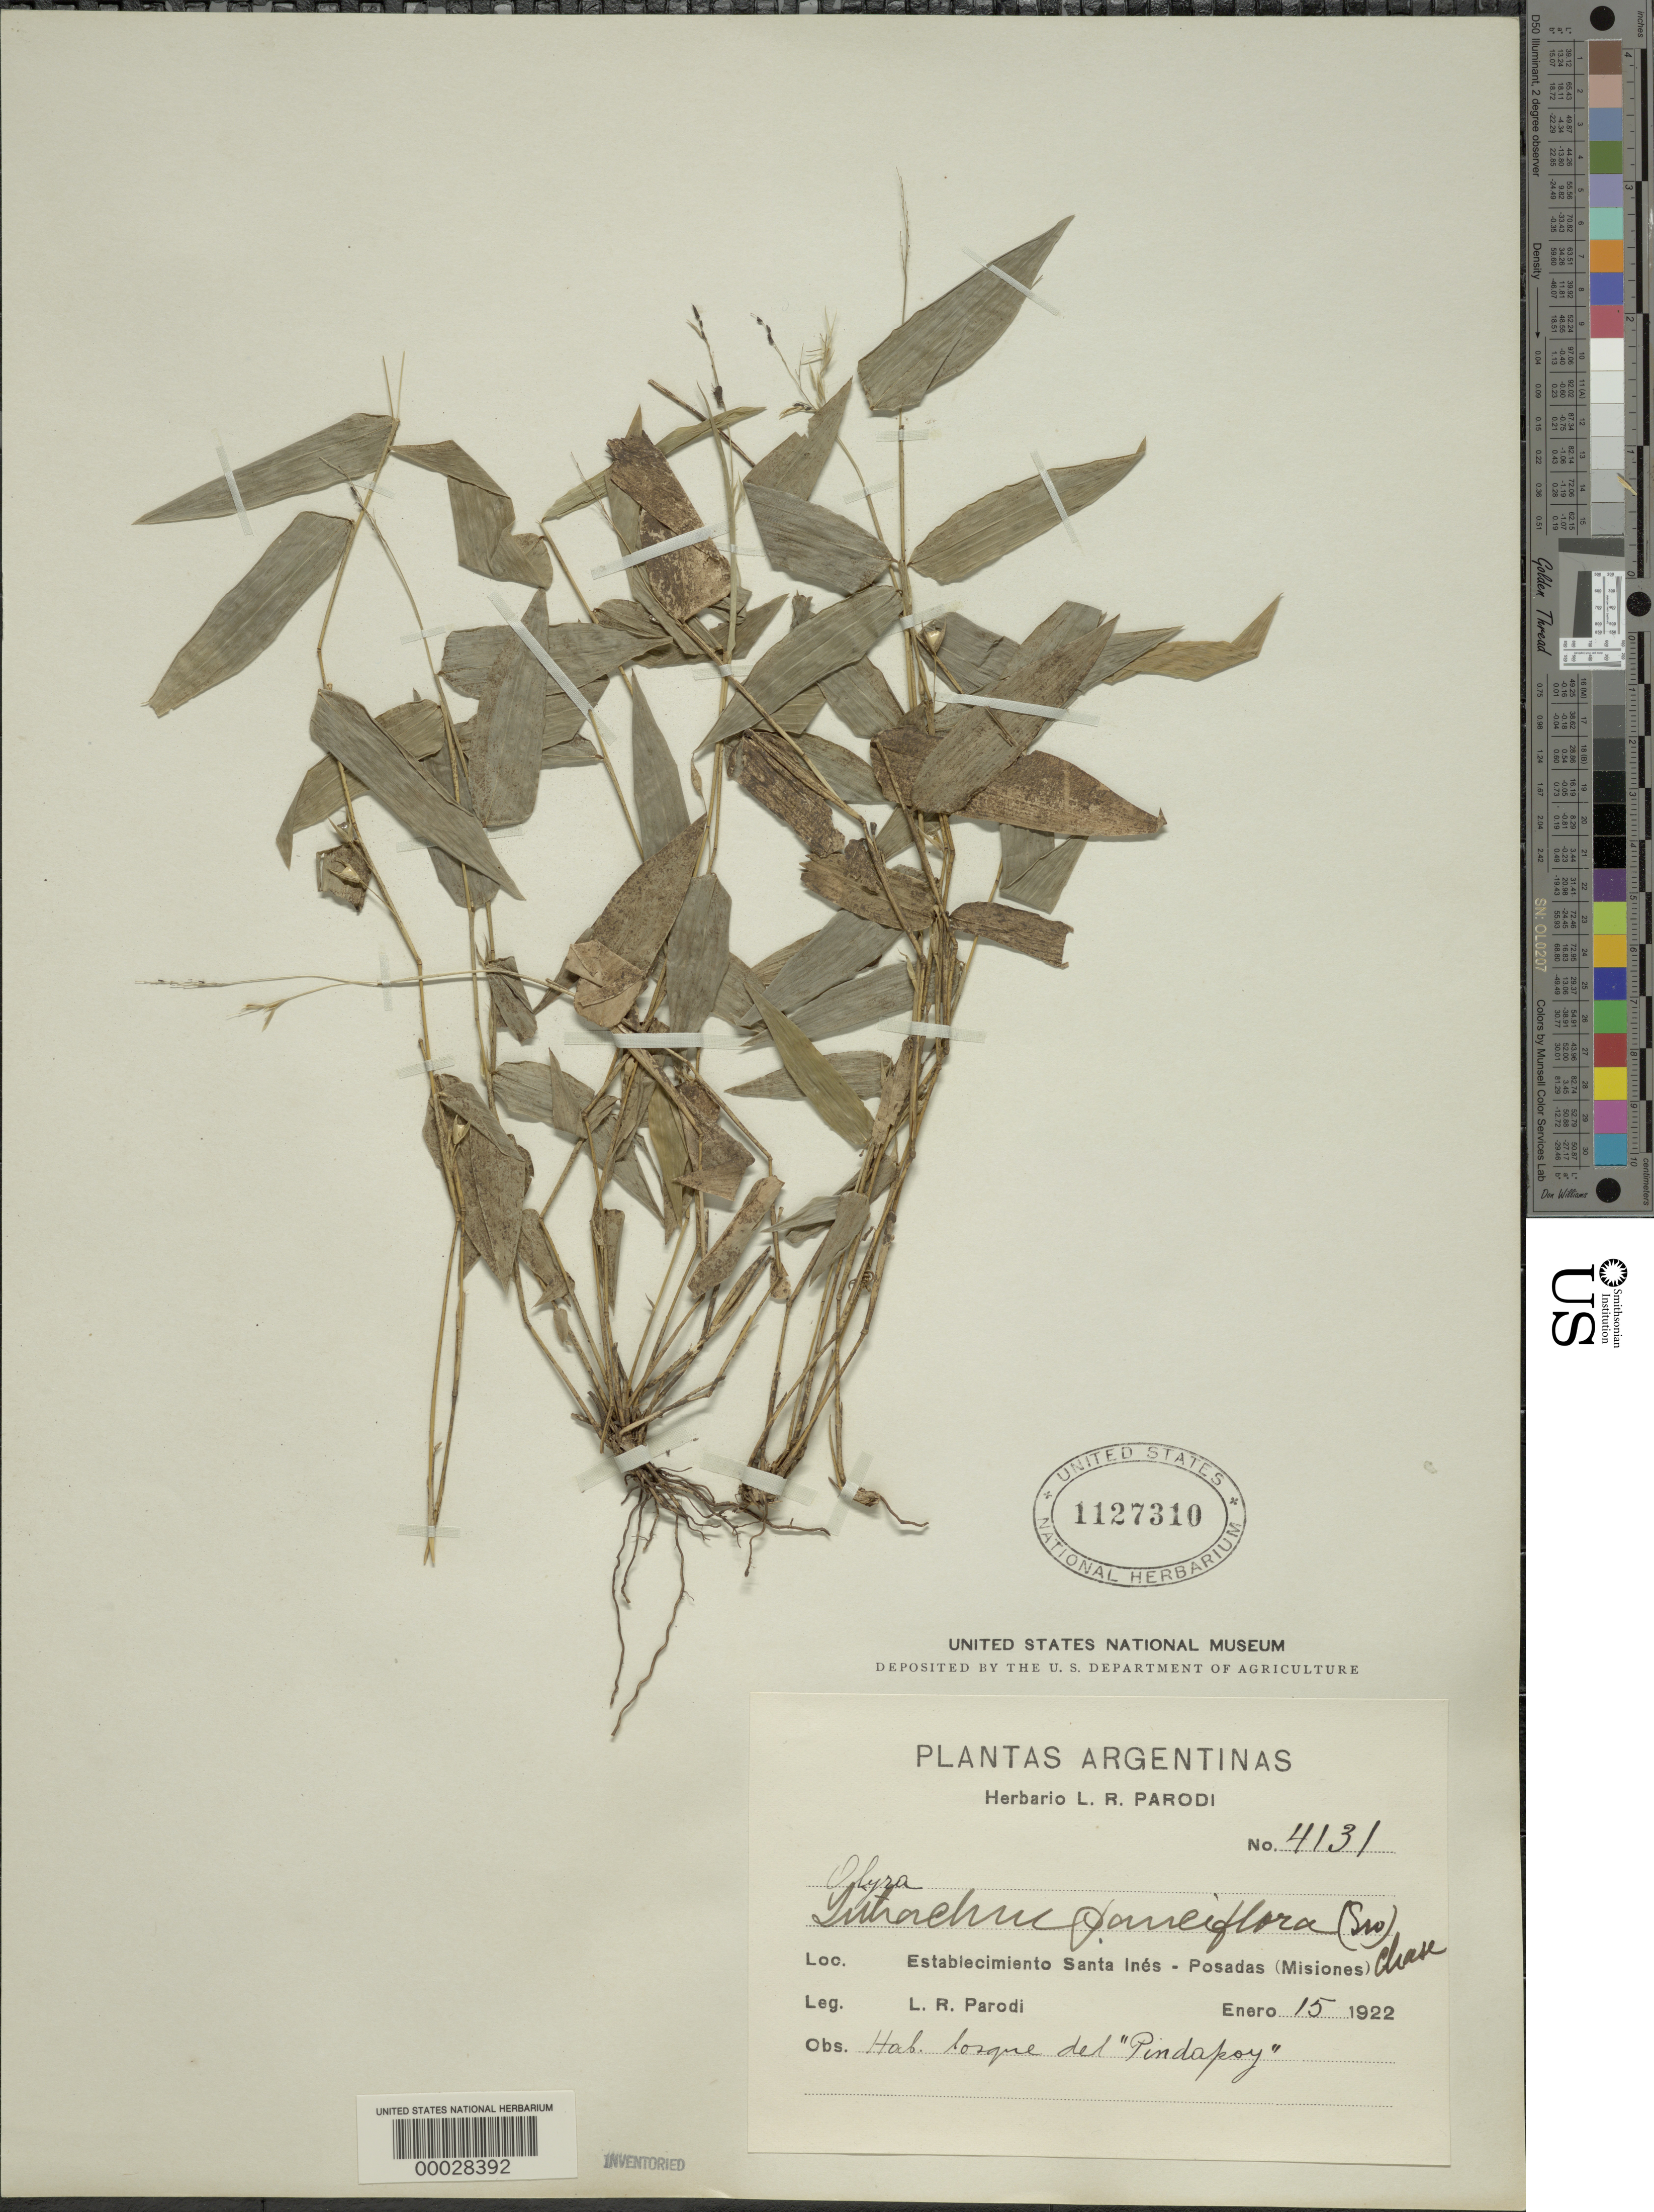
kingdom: Plantae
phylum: Tracheophyta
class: Liliopsida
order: Poales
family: Poaceae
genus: Lithachne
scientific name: Lithachne pauciflora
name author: (Sw.) P. Beauv.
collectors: L. R. Parodi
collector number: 4131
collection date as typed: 15 Jan 1922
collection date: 1922-01-15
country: Argentina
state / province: Misiones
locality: Santa Ines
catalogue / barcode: US 1127310